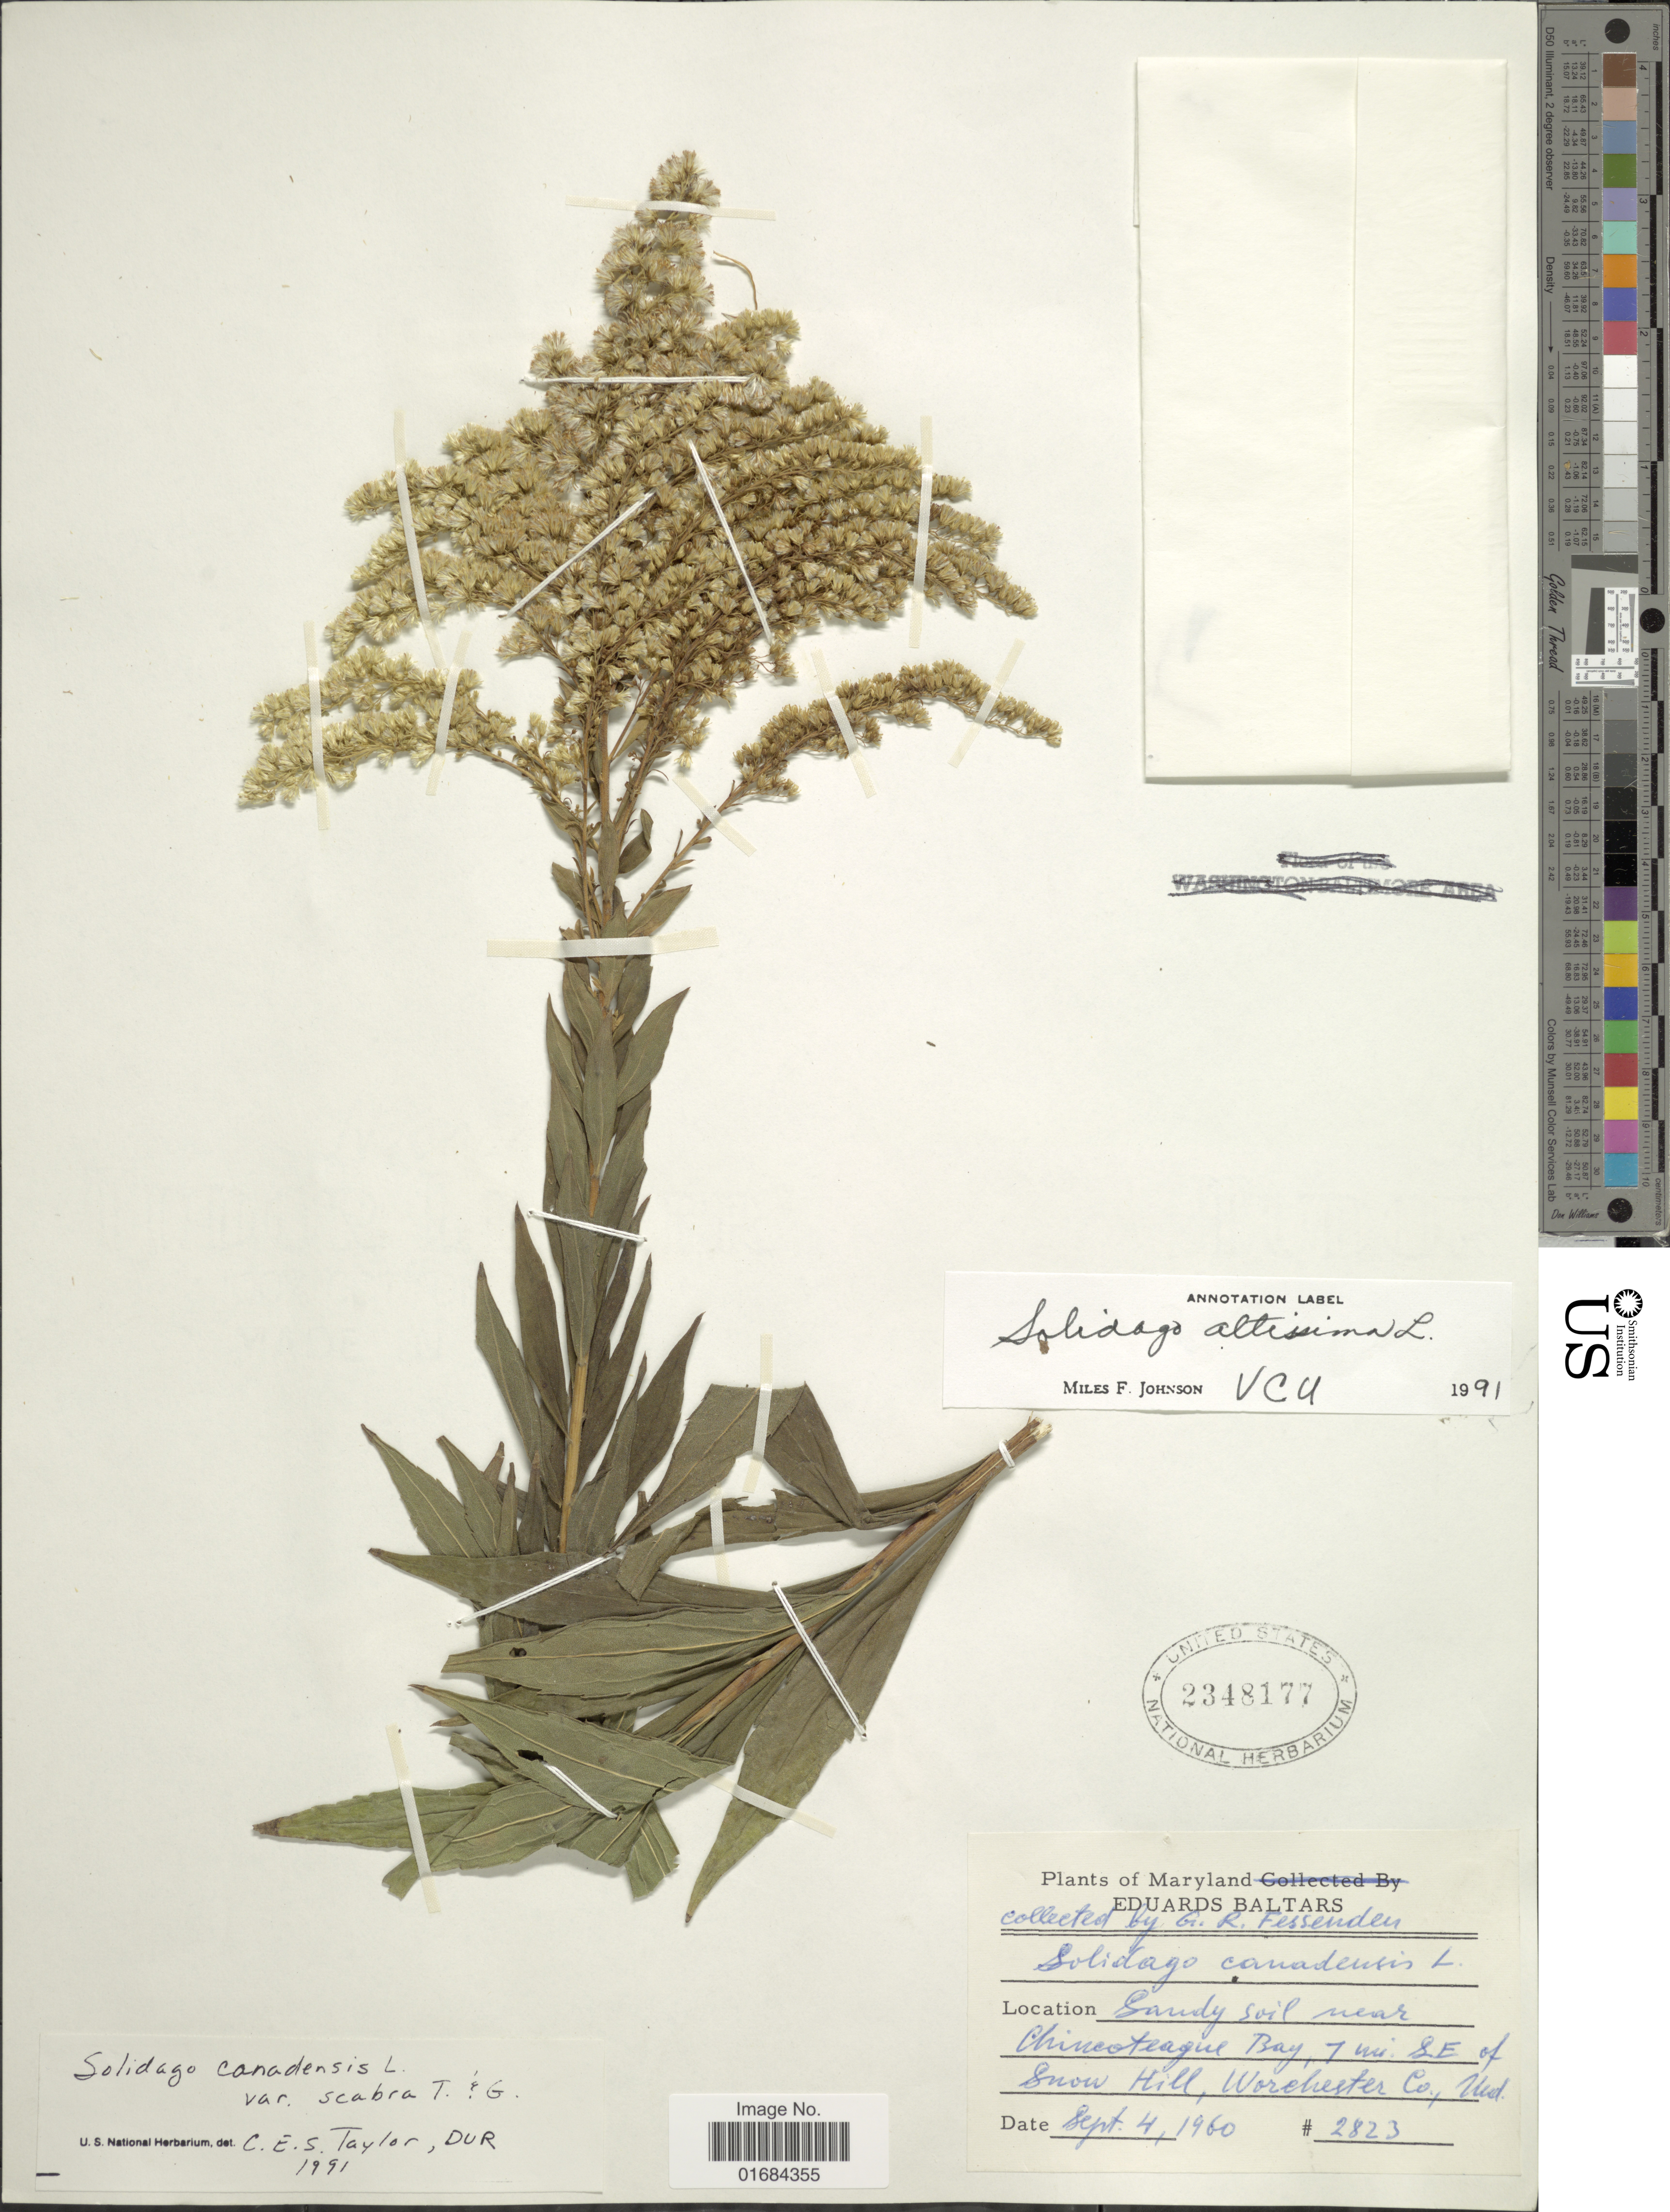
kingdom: Plantae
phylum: Tracheophyta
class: Magnoliopsida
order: Asterales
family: Asteraceae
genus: Solidago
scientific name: Solidago altissima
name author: L.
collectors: G. Fessenden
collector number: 2823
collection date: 1960-09-04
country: United States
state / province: Maryland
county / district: Worcester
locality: Sandy soil near Chincoteage Bay, 7 mi SE of Snow Hill,Worchester Co.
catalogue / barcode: US 2348177